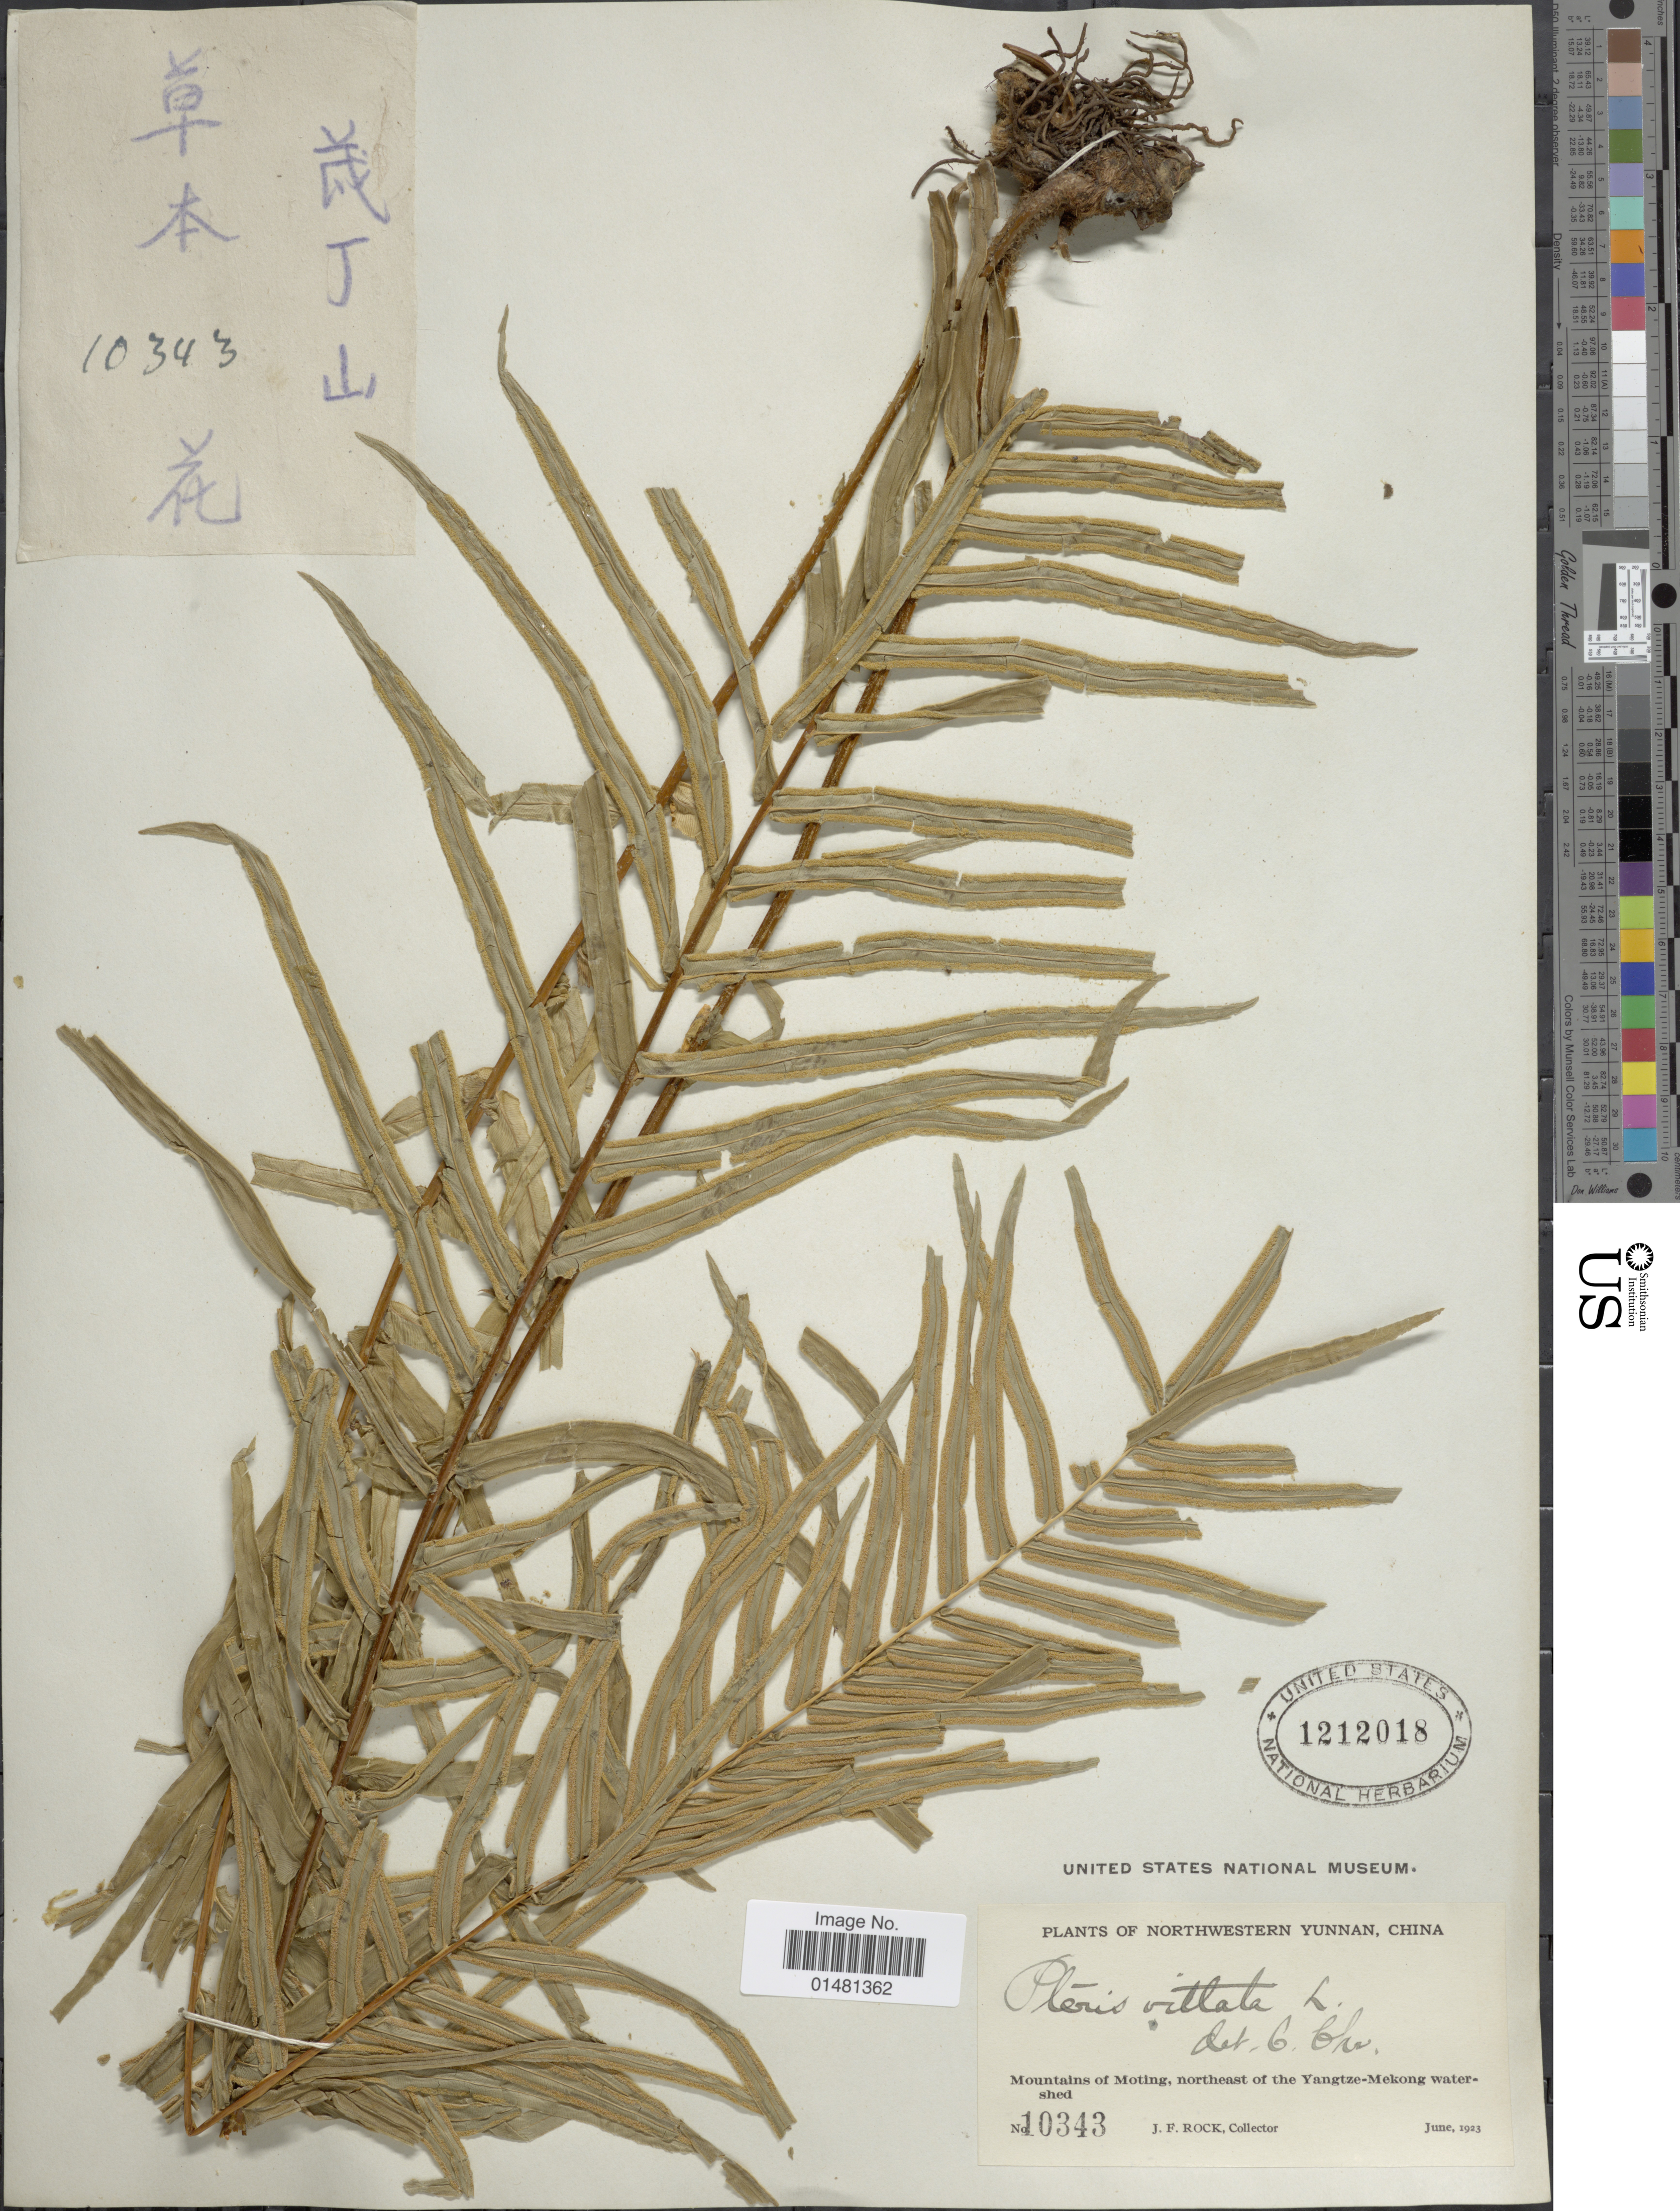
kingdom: Plantae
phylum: Tracheophyta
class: Polypodiopsida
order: Polypodiales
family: Pteridaceae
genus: Pteris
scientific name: Pteris vittata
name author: L.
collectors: J. Rock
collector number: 10343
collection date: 1923-06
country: China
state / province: Yunnan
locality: Northwestern Yunnan, Mountains of Moting, northeast of the Yangtze-Mekong watershed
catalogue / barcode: US 1212018